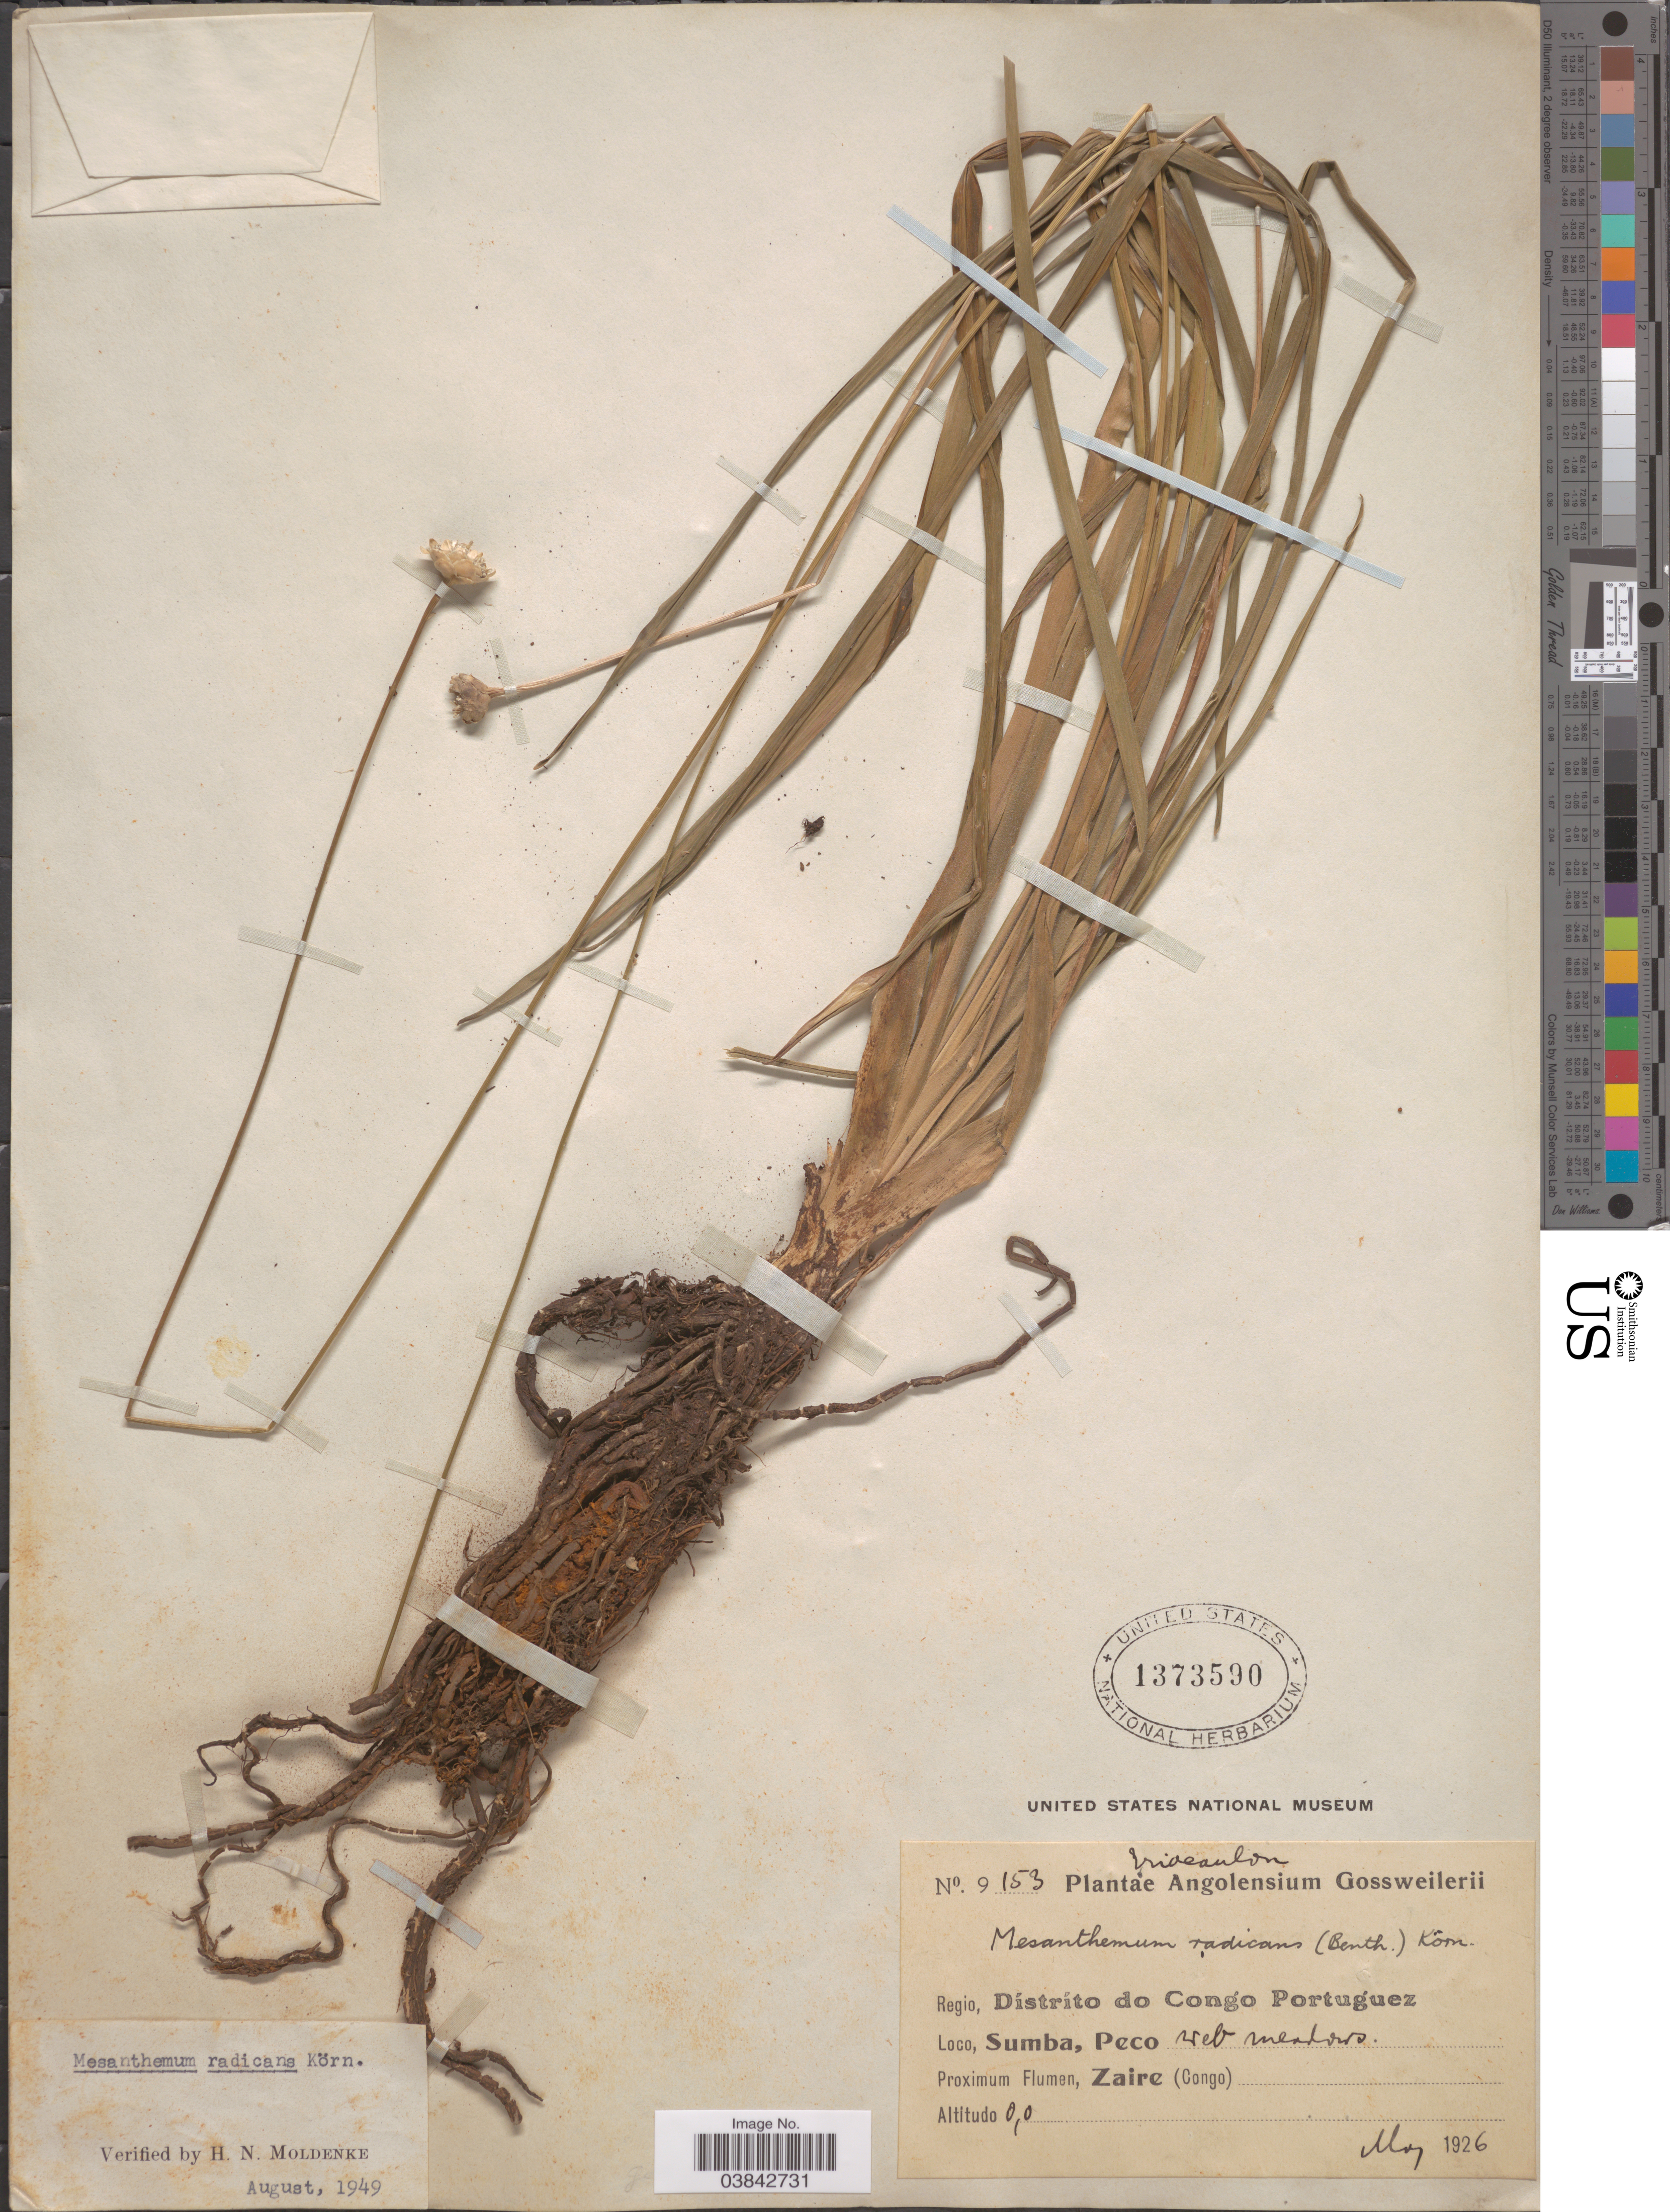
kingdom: Plantae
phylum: Tracheophyta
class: Liliopsida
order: Poales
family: Eriocaulaceae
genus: Mesanthemum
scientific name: Mesanthemum radicans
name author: (Benth.) Körn.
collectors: -. Gossweiler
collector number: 9153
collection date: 1926-05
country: Angola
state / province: Zaire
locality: Regio, Distrito do Congo Portuguez. Sumba, Peco. Zaire (Congo).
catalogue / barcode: US 1373590